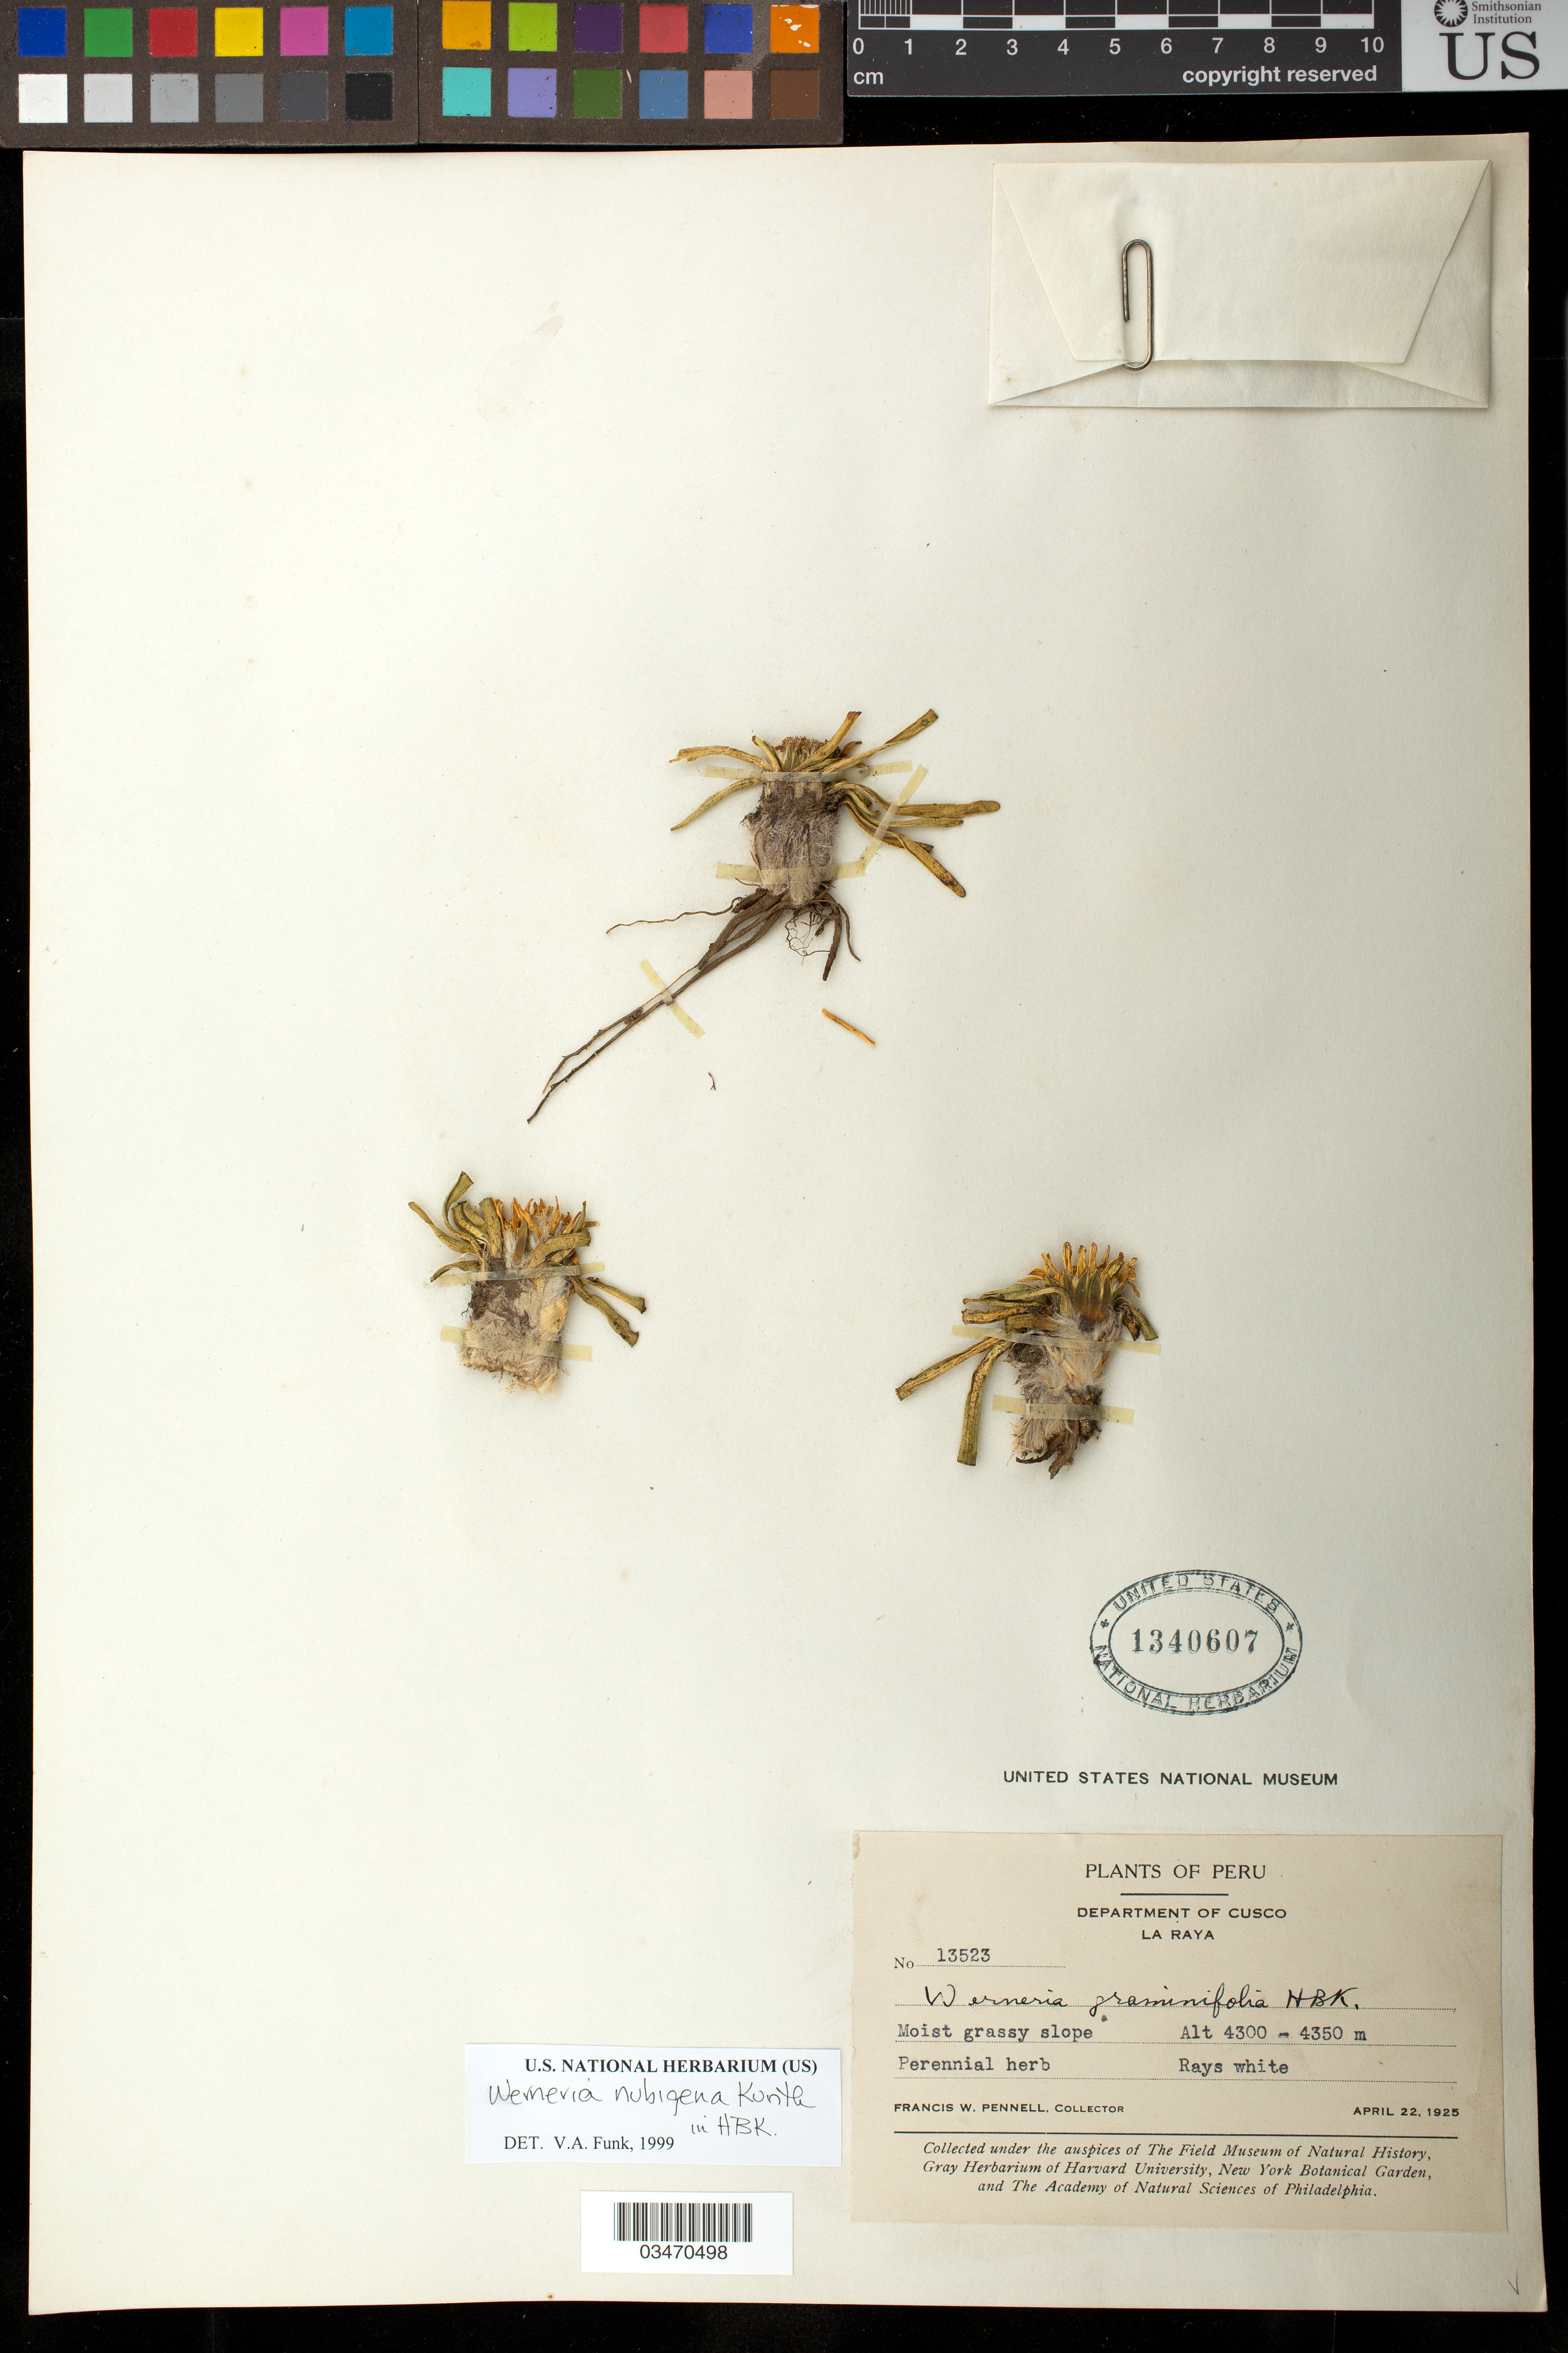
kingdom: Plantae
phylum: Tracheophyta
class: Magnoliopsida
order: Asterales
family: Asteraceae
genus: Werneria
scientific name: Werneria nubigena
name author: Kunth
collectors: F. W. Pennell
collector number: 13523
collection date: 1925-04-22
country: Peru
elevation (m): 4300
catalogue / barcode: US 1340607